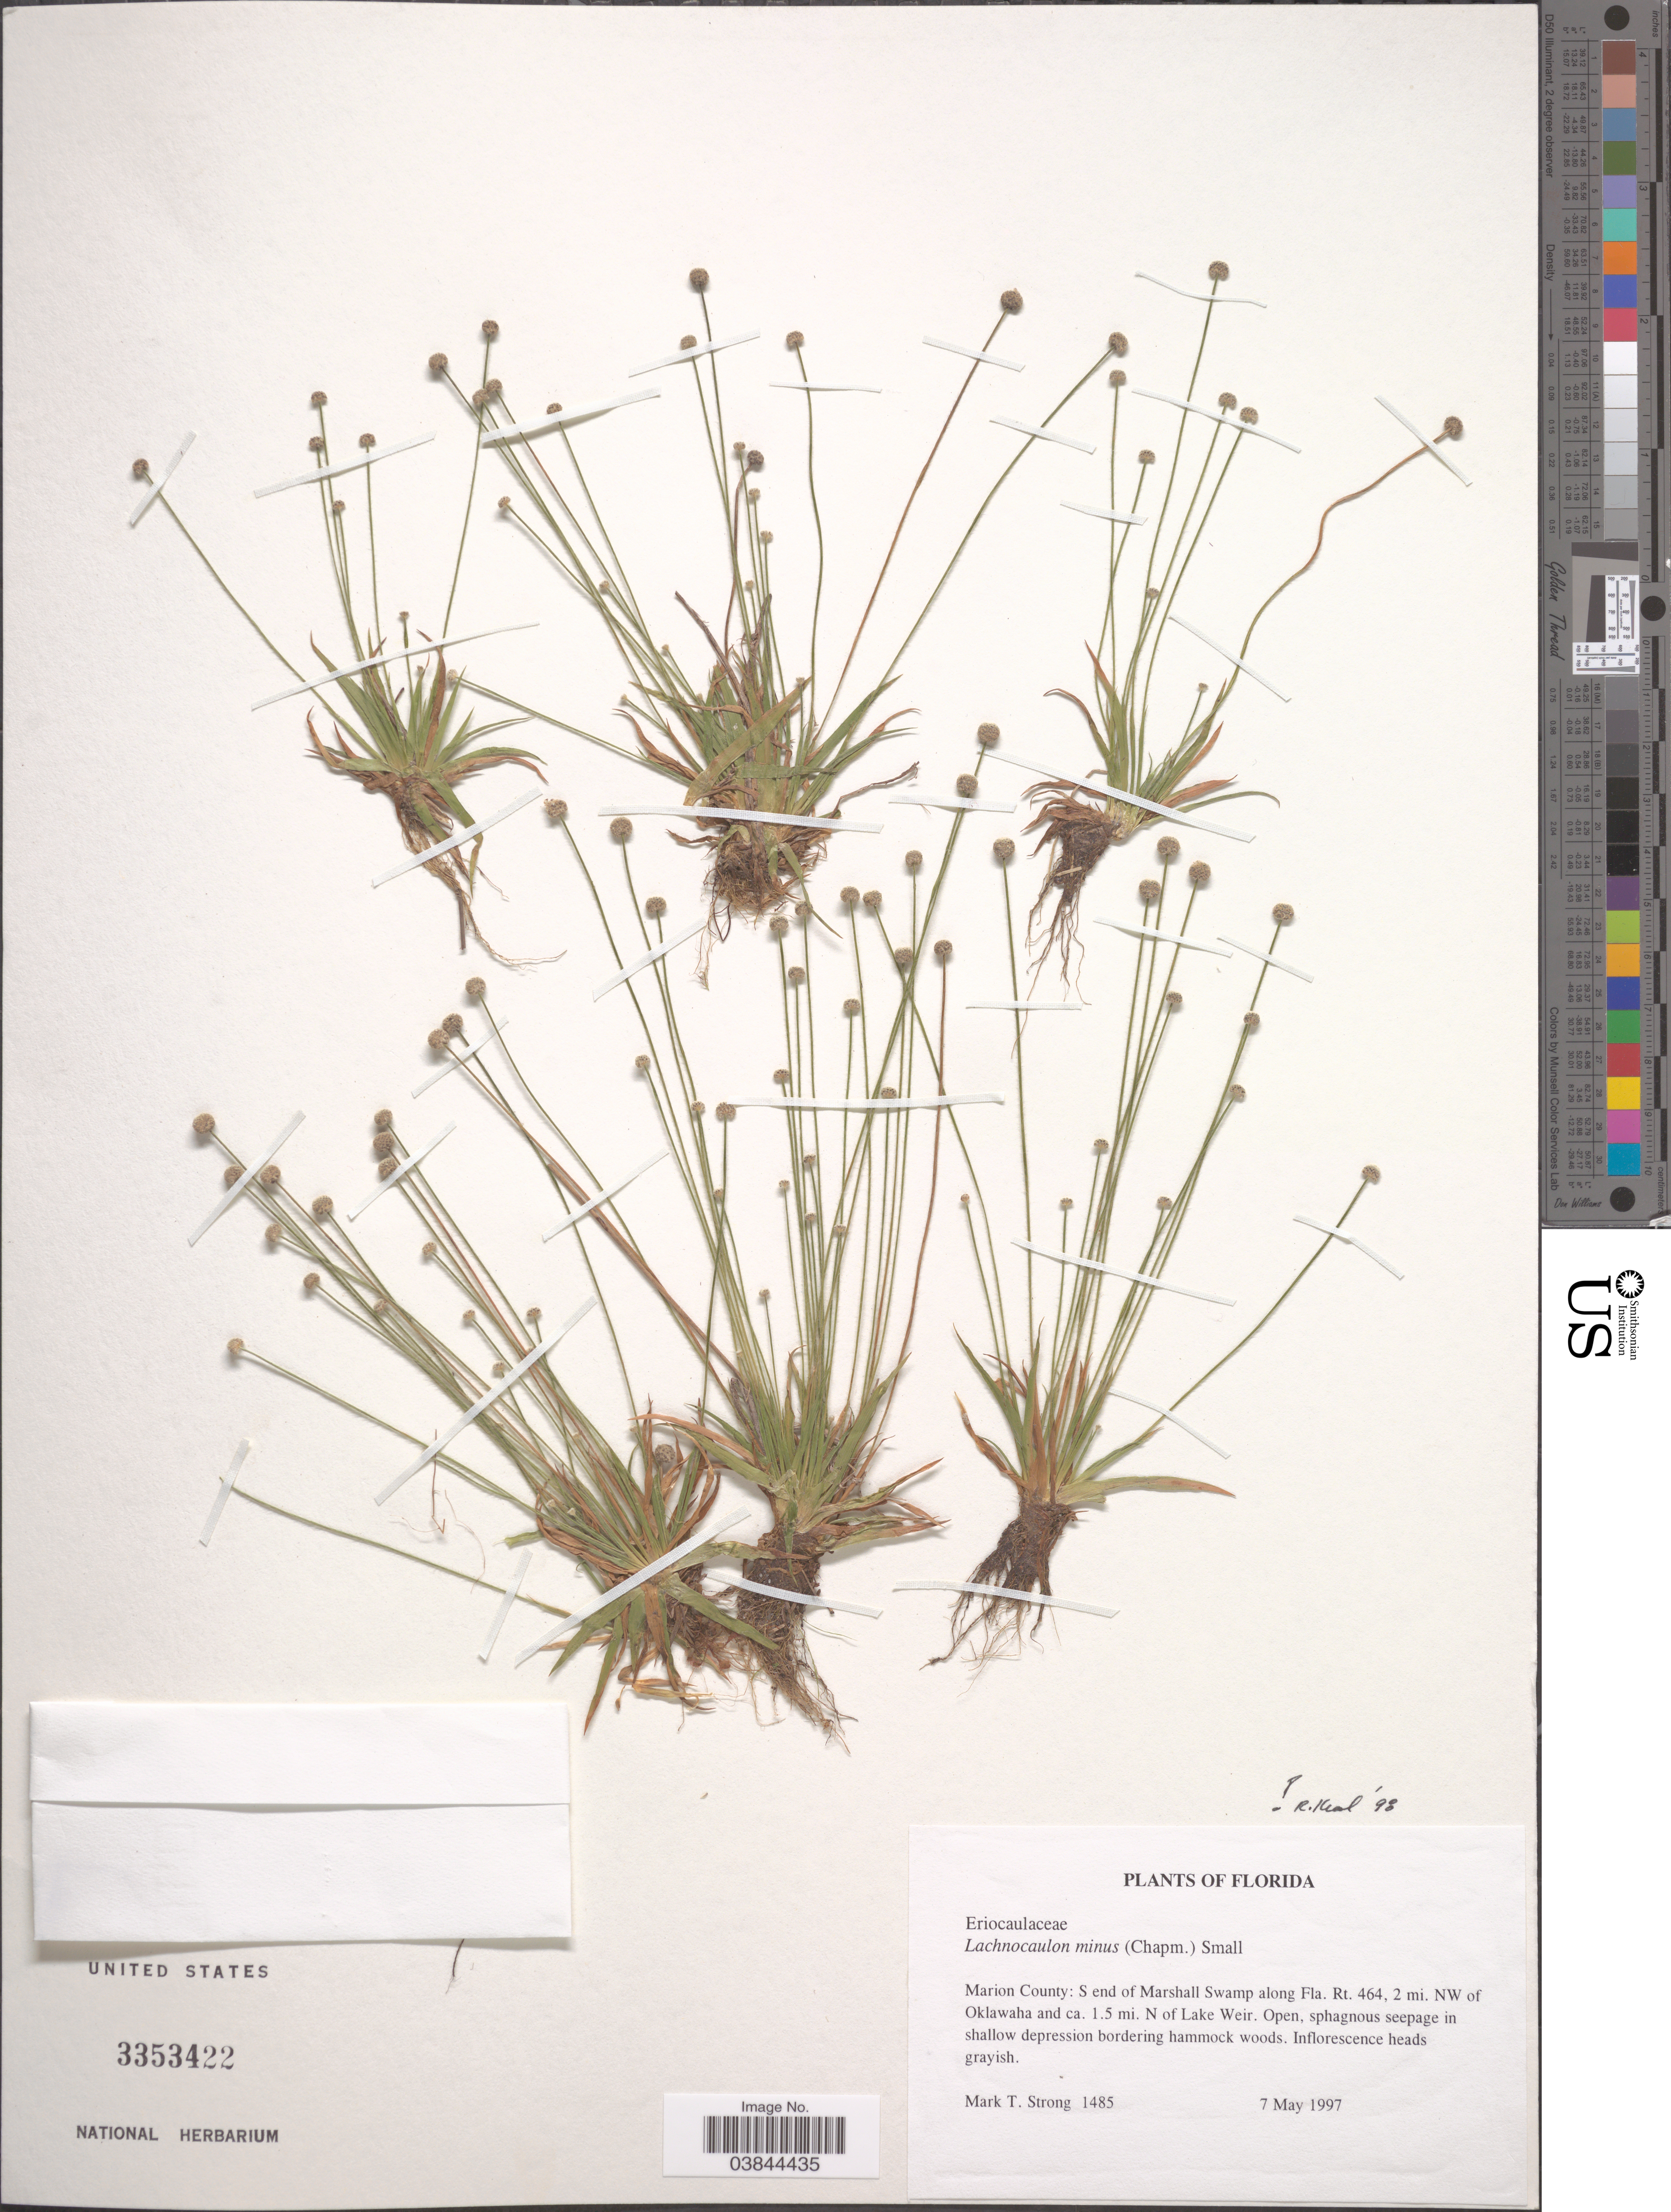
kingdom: Plantae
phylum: Tracheophyta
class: Liliopsida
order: Poales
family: Eriocaulaceae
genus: Lachnocaulon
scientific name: Lachnocaulon minus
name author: (Chapm.) Small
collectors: M. T. Strong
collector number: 1485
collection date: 1997-05-07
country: United States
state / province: Florida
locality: Marion County: S end of Marshall Swamp along Fla. Rt. 464, 2 mi. NW of Oklawaha and ca. 1.5 N of Lake Weir.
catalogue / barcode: US 3353422